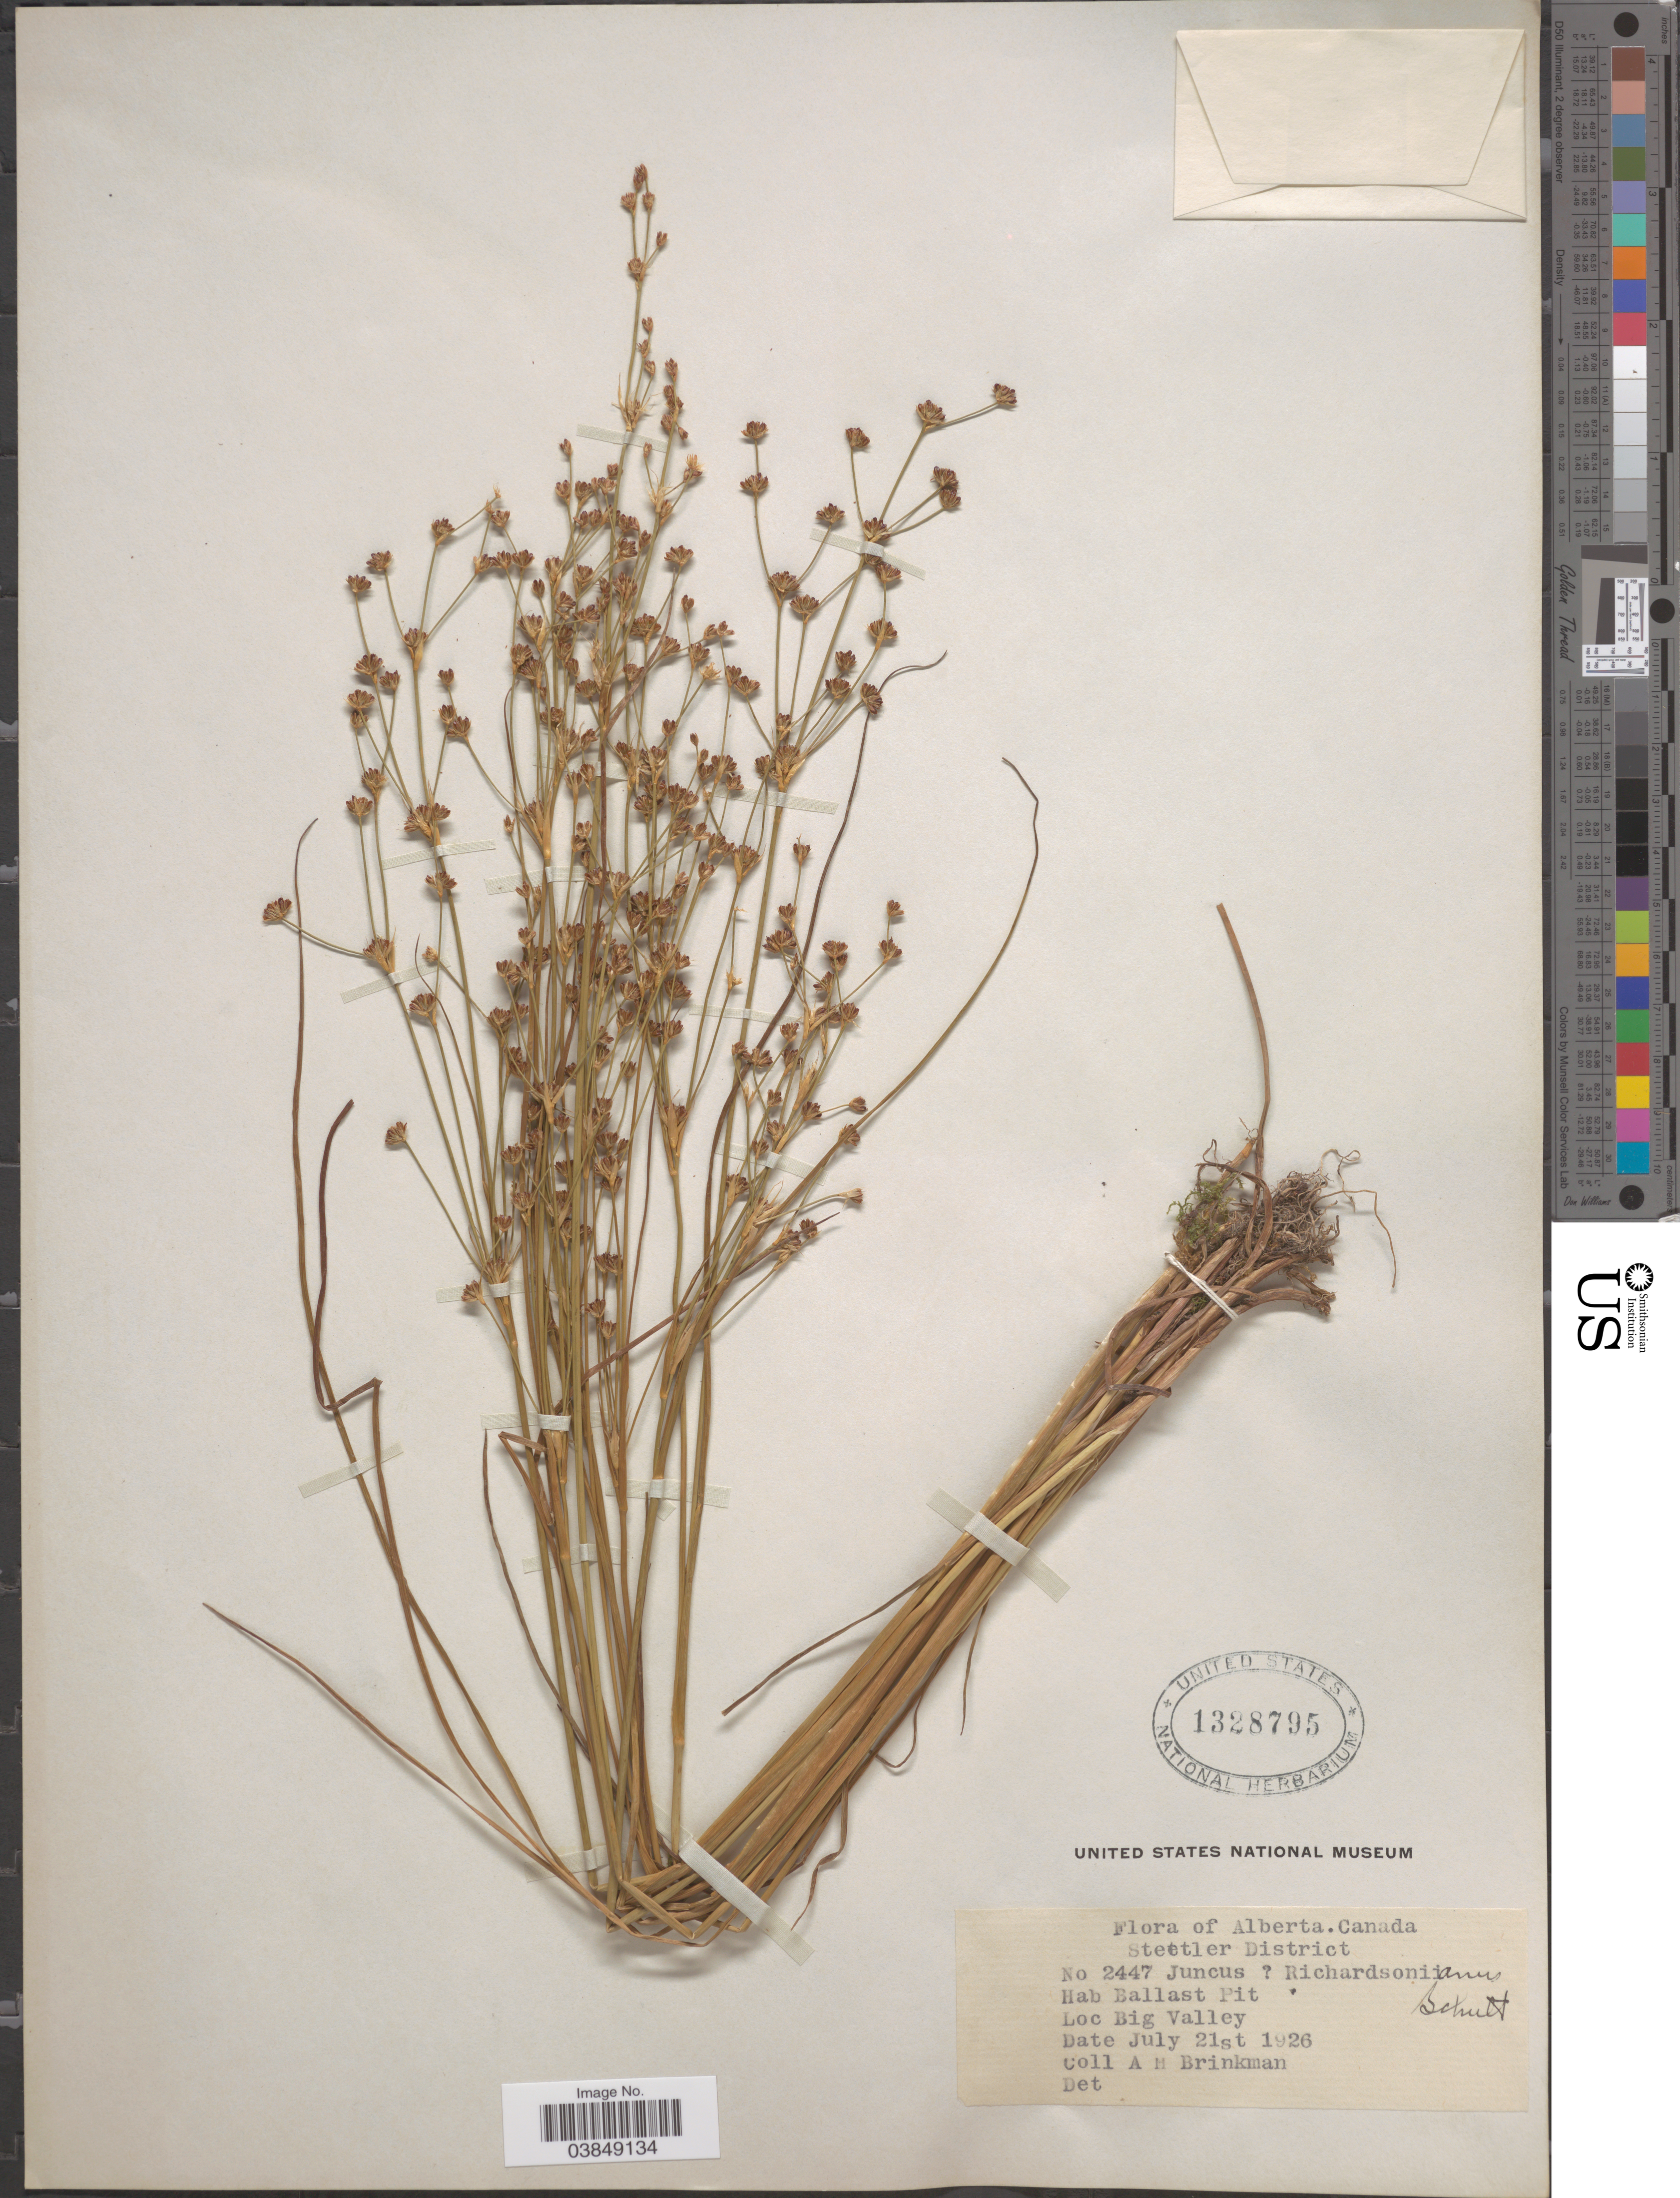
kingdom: Plantae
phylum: Tracheophyta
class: Liliopsida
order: Poales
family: Juncaceae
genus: Juncus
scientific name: Juncus alpinus var. rariflorus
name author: (Hartm.) Hartm.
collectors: A. Brinkman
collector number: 2447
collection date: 1926-07-21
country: Canada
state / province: Alberta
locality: Stettler District. Ballast Pit. Big Valley.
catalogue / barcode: US 1328795